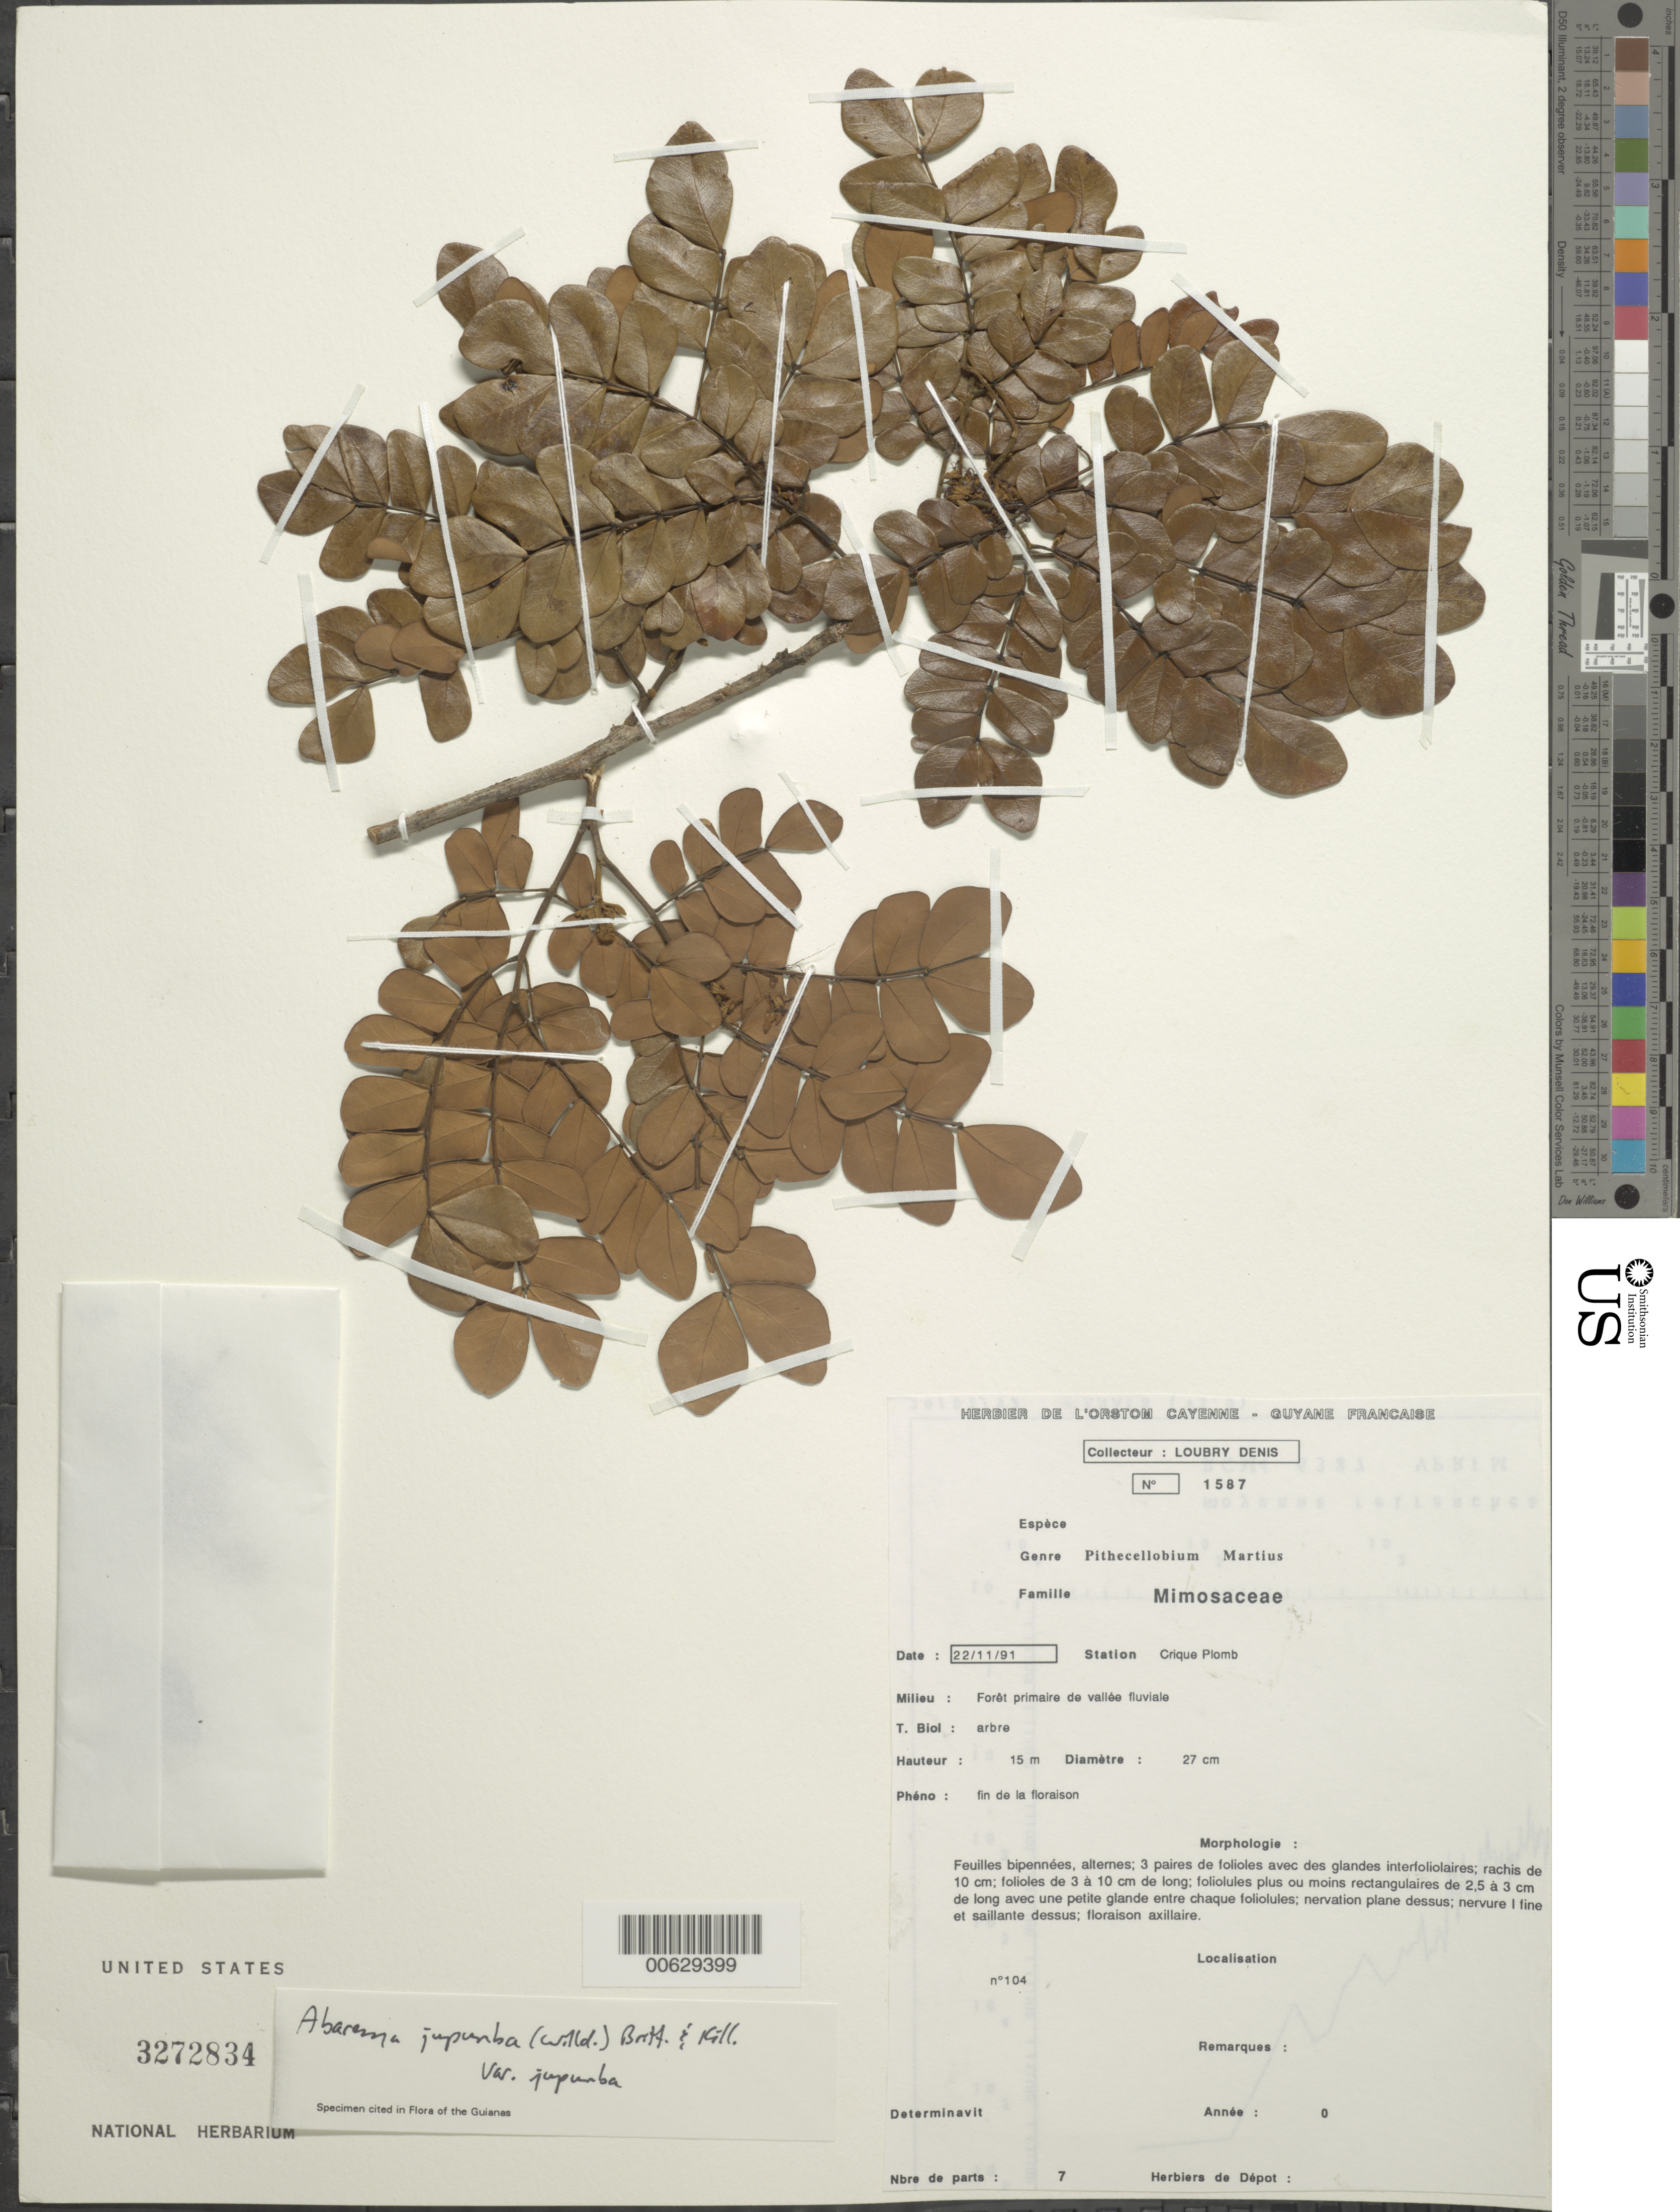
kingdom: Plantae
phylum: Tracheophyta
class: Magnoliopsida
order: Fabales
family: Fabaceae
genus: Abarema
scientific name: Abarema jupunba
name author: (Willd.) Britton & Killip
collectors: D. Loubry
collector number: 1587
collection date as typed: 22-Nov-91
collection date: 1991-11-22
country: French Guiana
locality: Crique Plomb, Bassin du Sinnamary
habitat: Foret primaire de vallee fluviale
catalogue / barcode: US 3272834